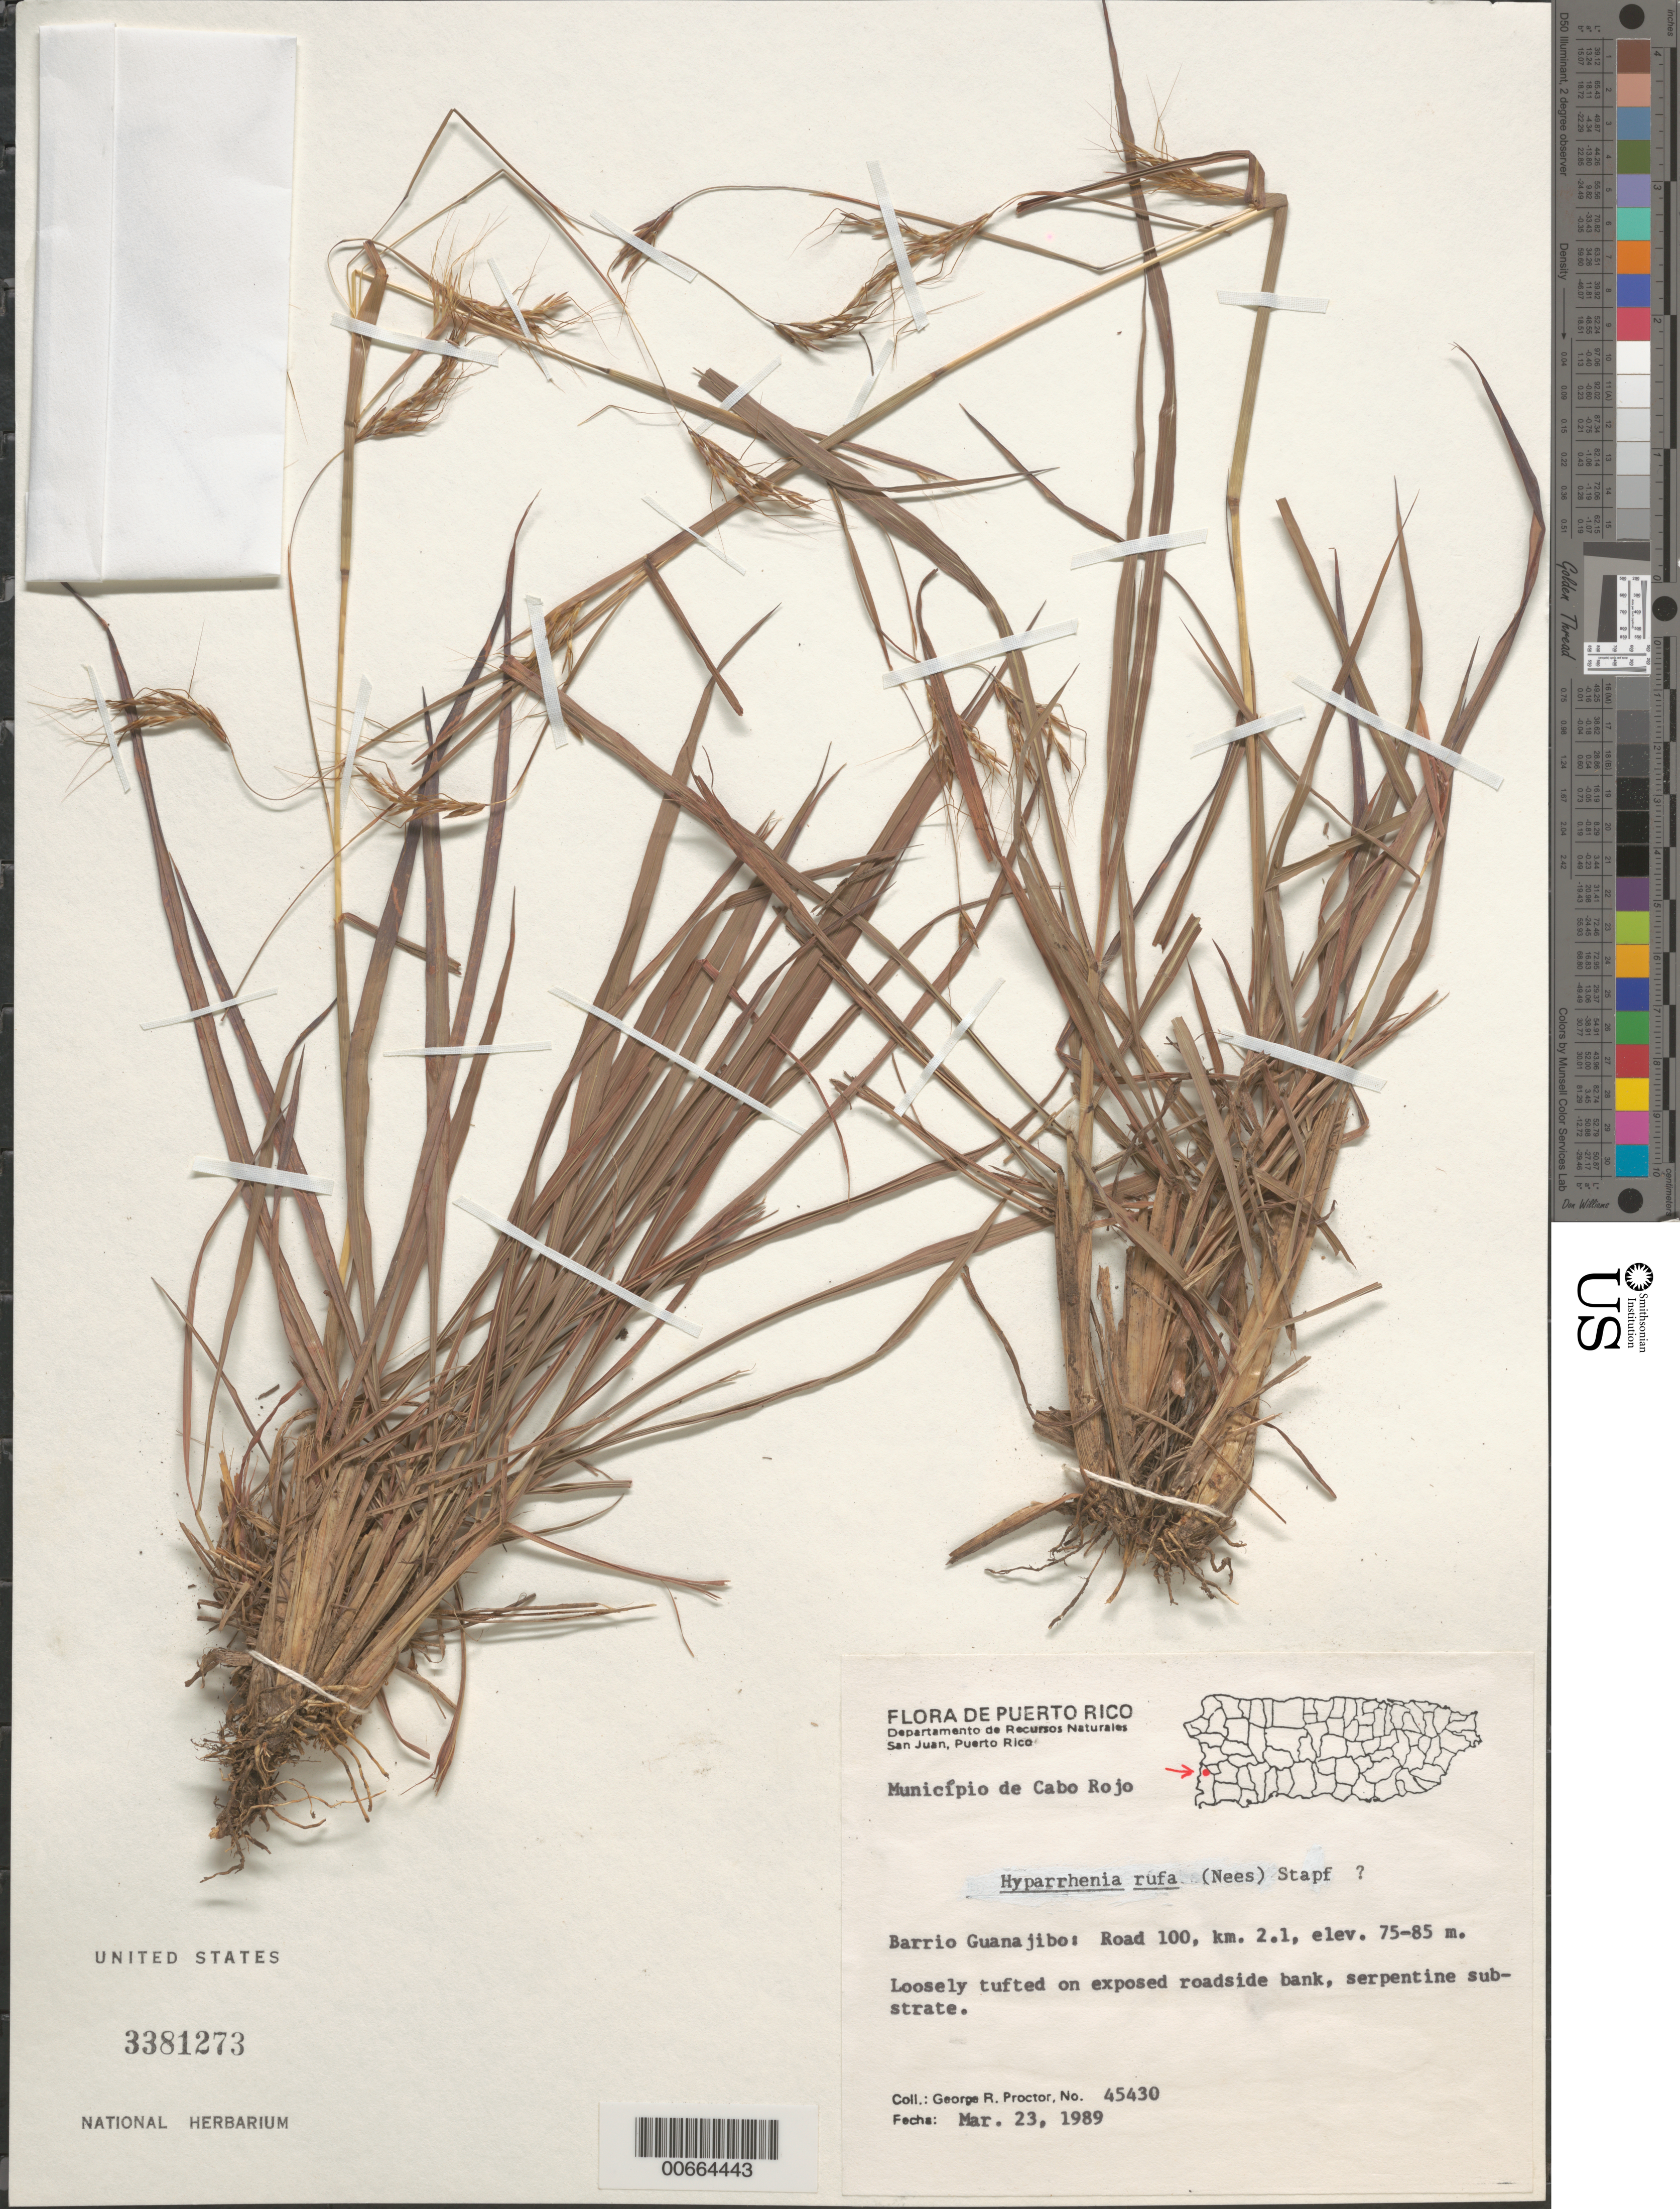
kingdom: Plantae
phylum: Tracheophyta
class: Liliopsida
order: Poales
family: Poaceae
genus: Hyparrhenia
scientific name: Hyparrhenia rufa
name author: (Nees) Stapf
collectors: G. R. Proctor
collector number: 45430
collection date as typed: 23 Mar 1989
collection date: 1989-03-23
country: Puerto Rico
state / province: Cabo Rojo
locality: Mun. Cabo Rojo, Barrio Guanajibo: road 100, km 2.1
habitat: Exposed roadside bank, serpentine substrate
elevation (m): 75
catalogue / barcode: US 3381273